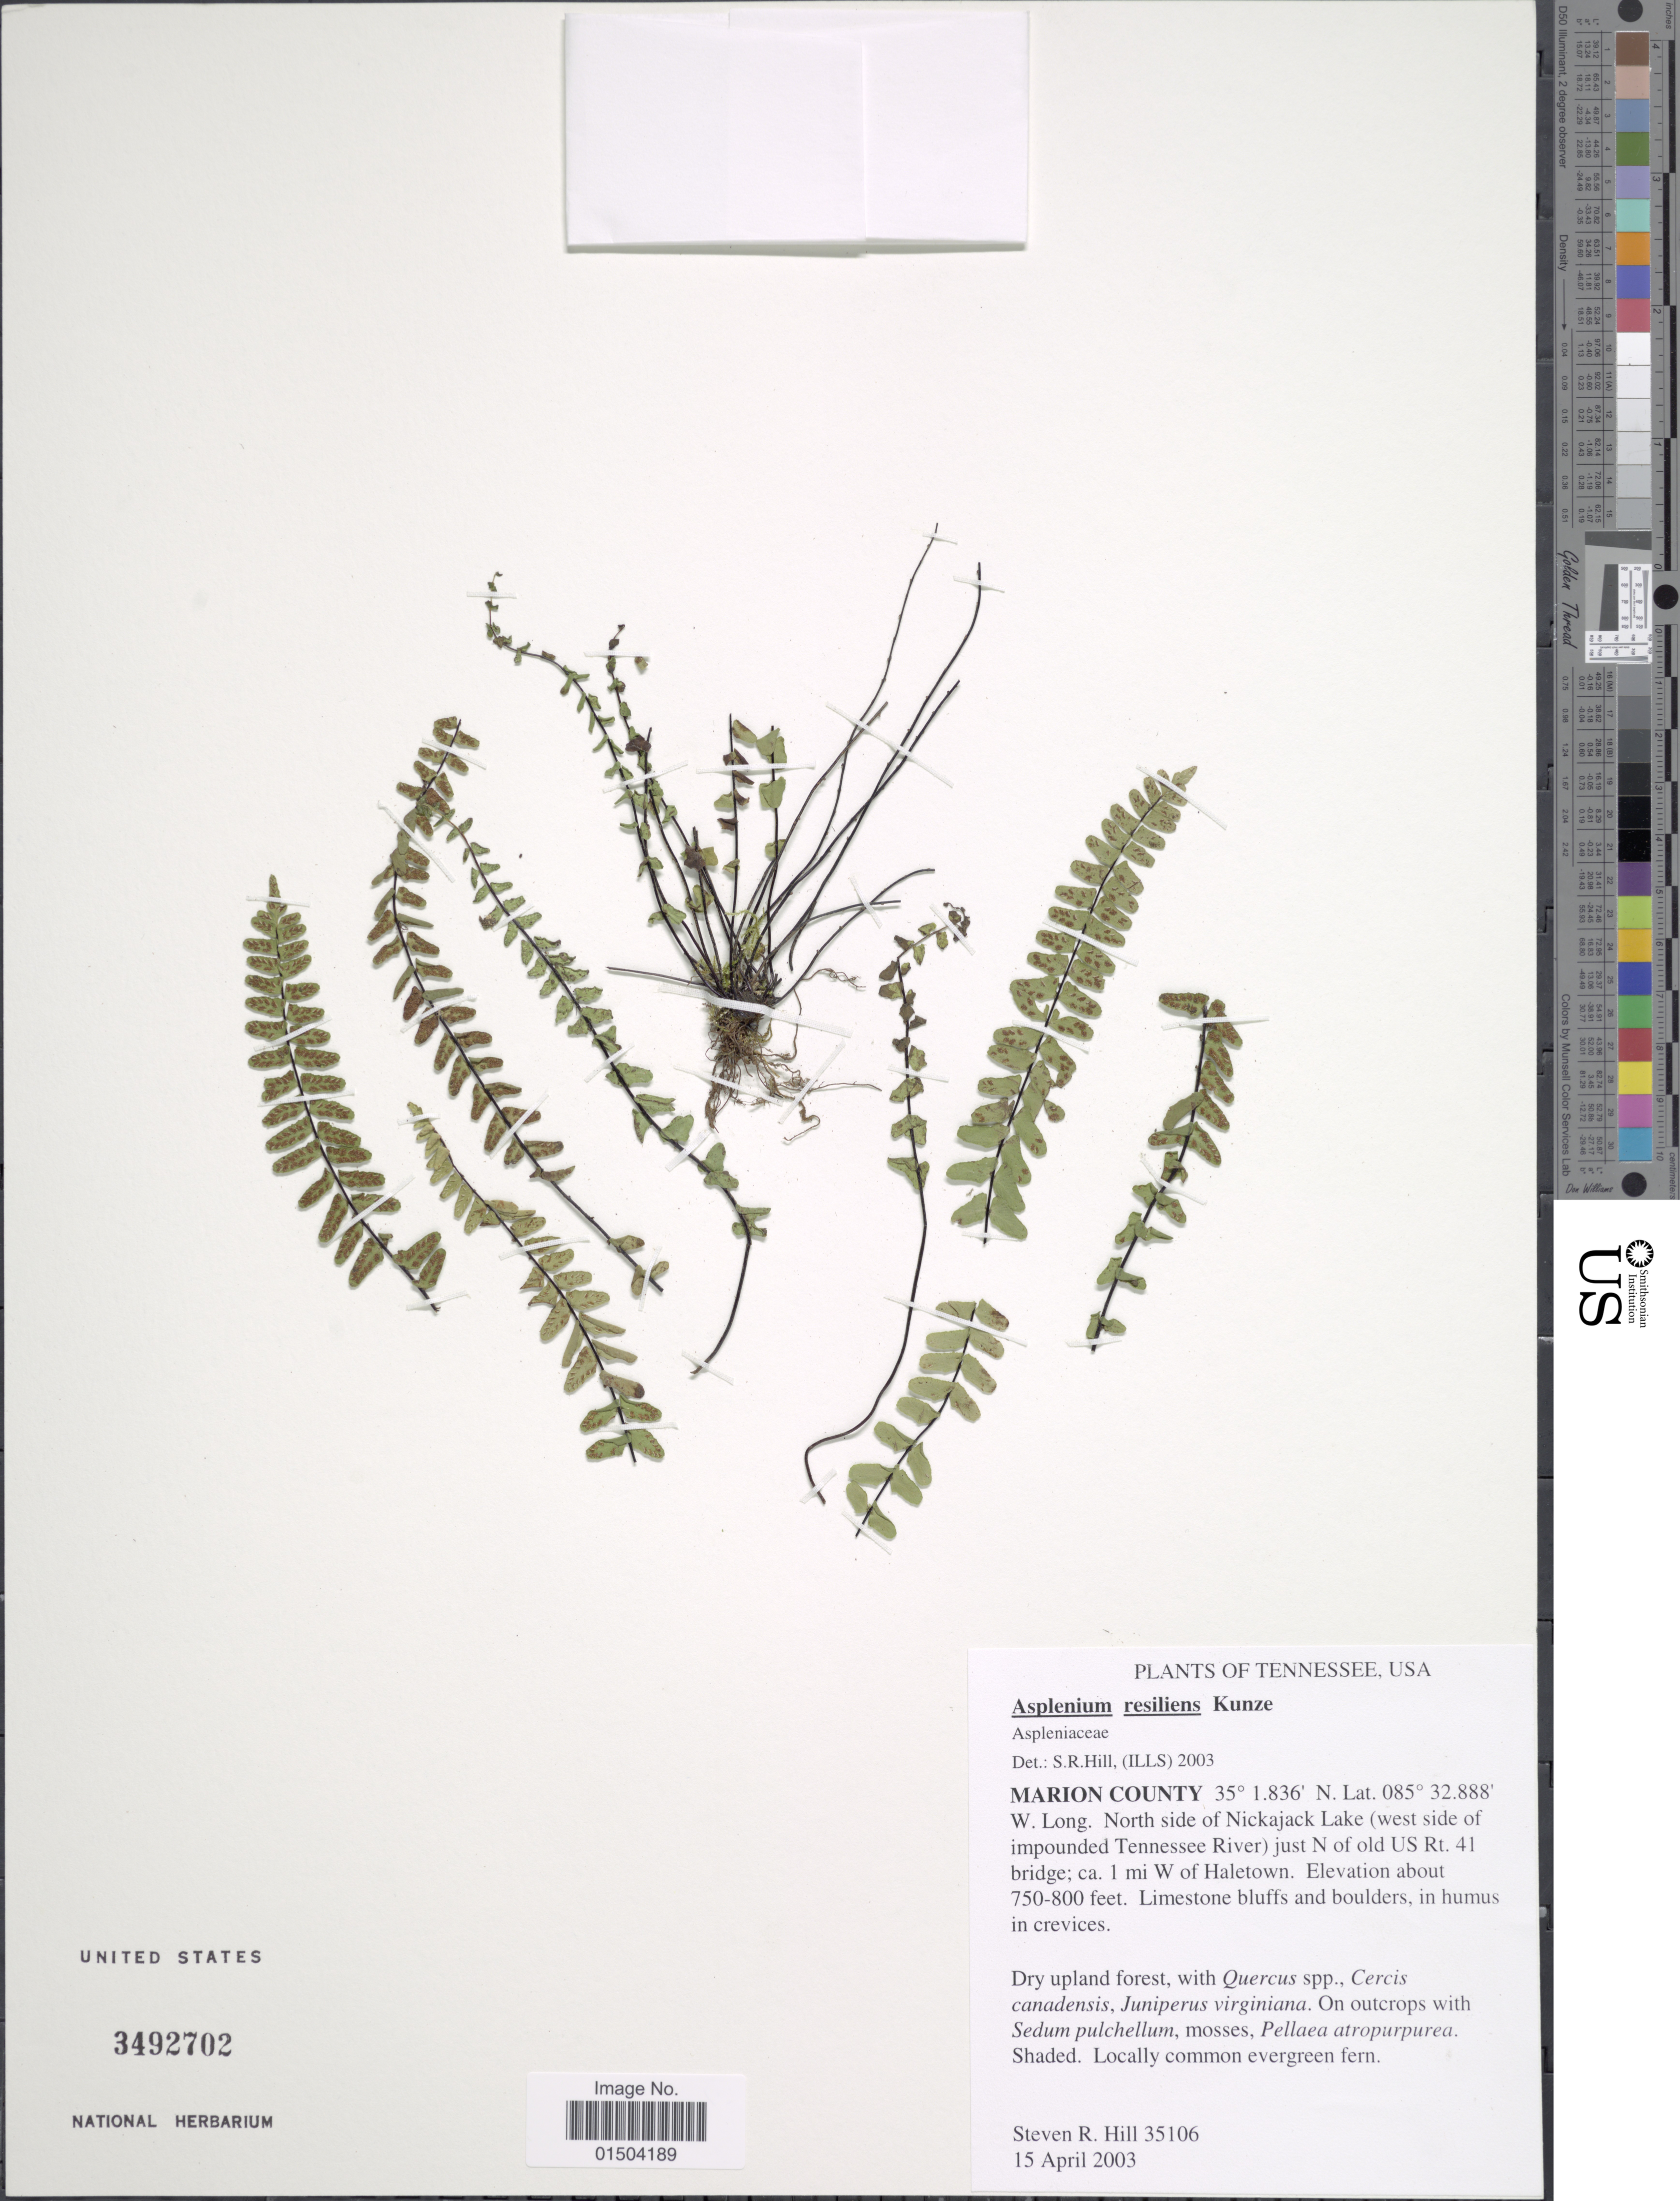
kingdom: Plantae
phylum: Tracheophyta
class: Polypodiopsida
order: Polypodiales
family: Aspleniaceae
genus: Asplenium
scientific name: Asplenium resiliens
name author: Kunze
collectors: S. R. Hill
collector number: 35106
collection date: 2003-03-15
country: United States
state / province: Tennessee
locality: Marion County. North side of Nickajack Lake (west side of impounded Tennessee River) just N of old US Rt. 41 bridge; ca. 1 mi W of Haletown.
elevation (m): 229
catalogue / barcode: US 3492702